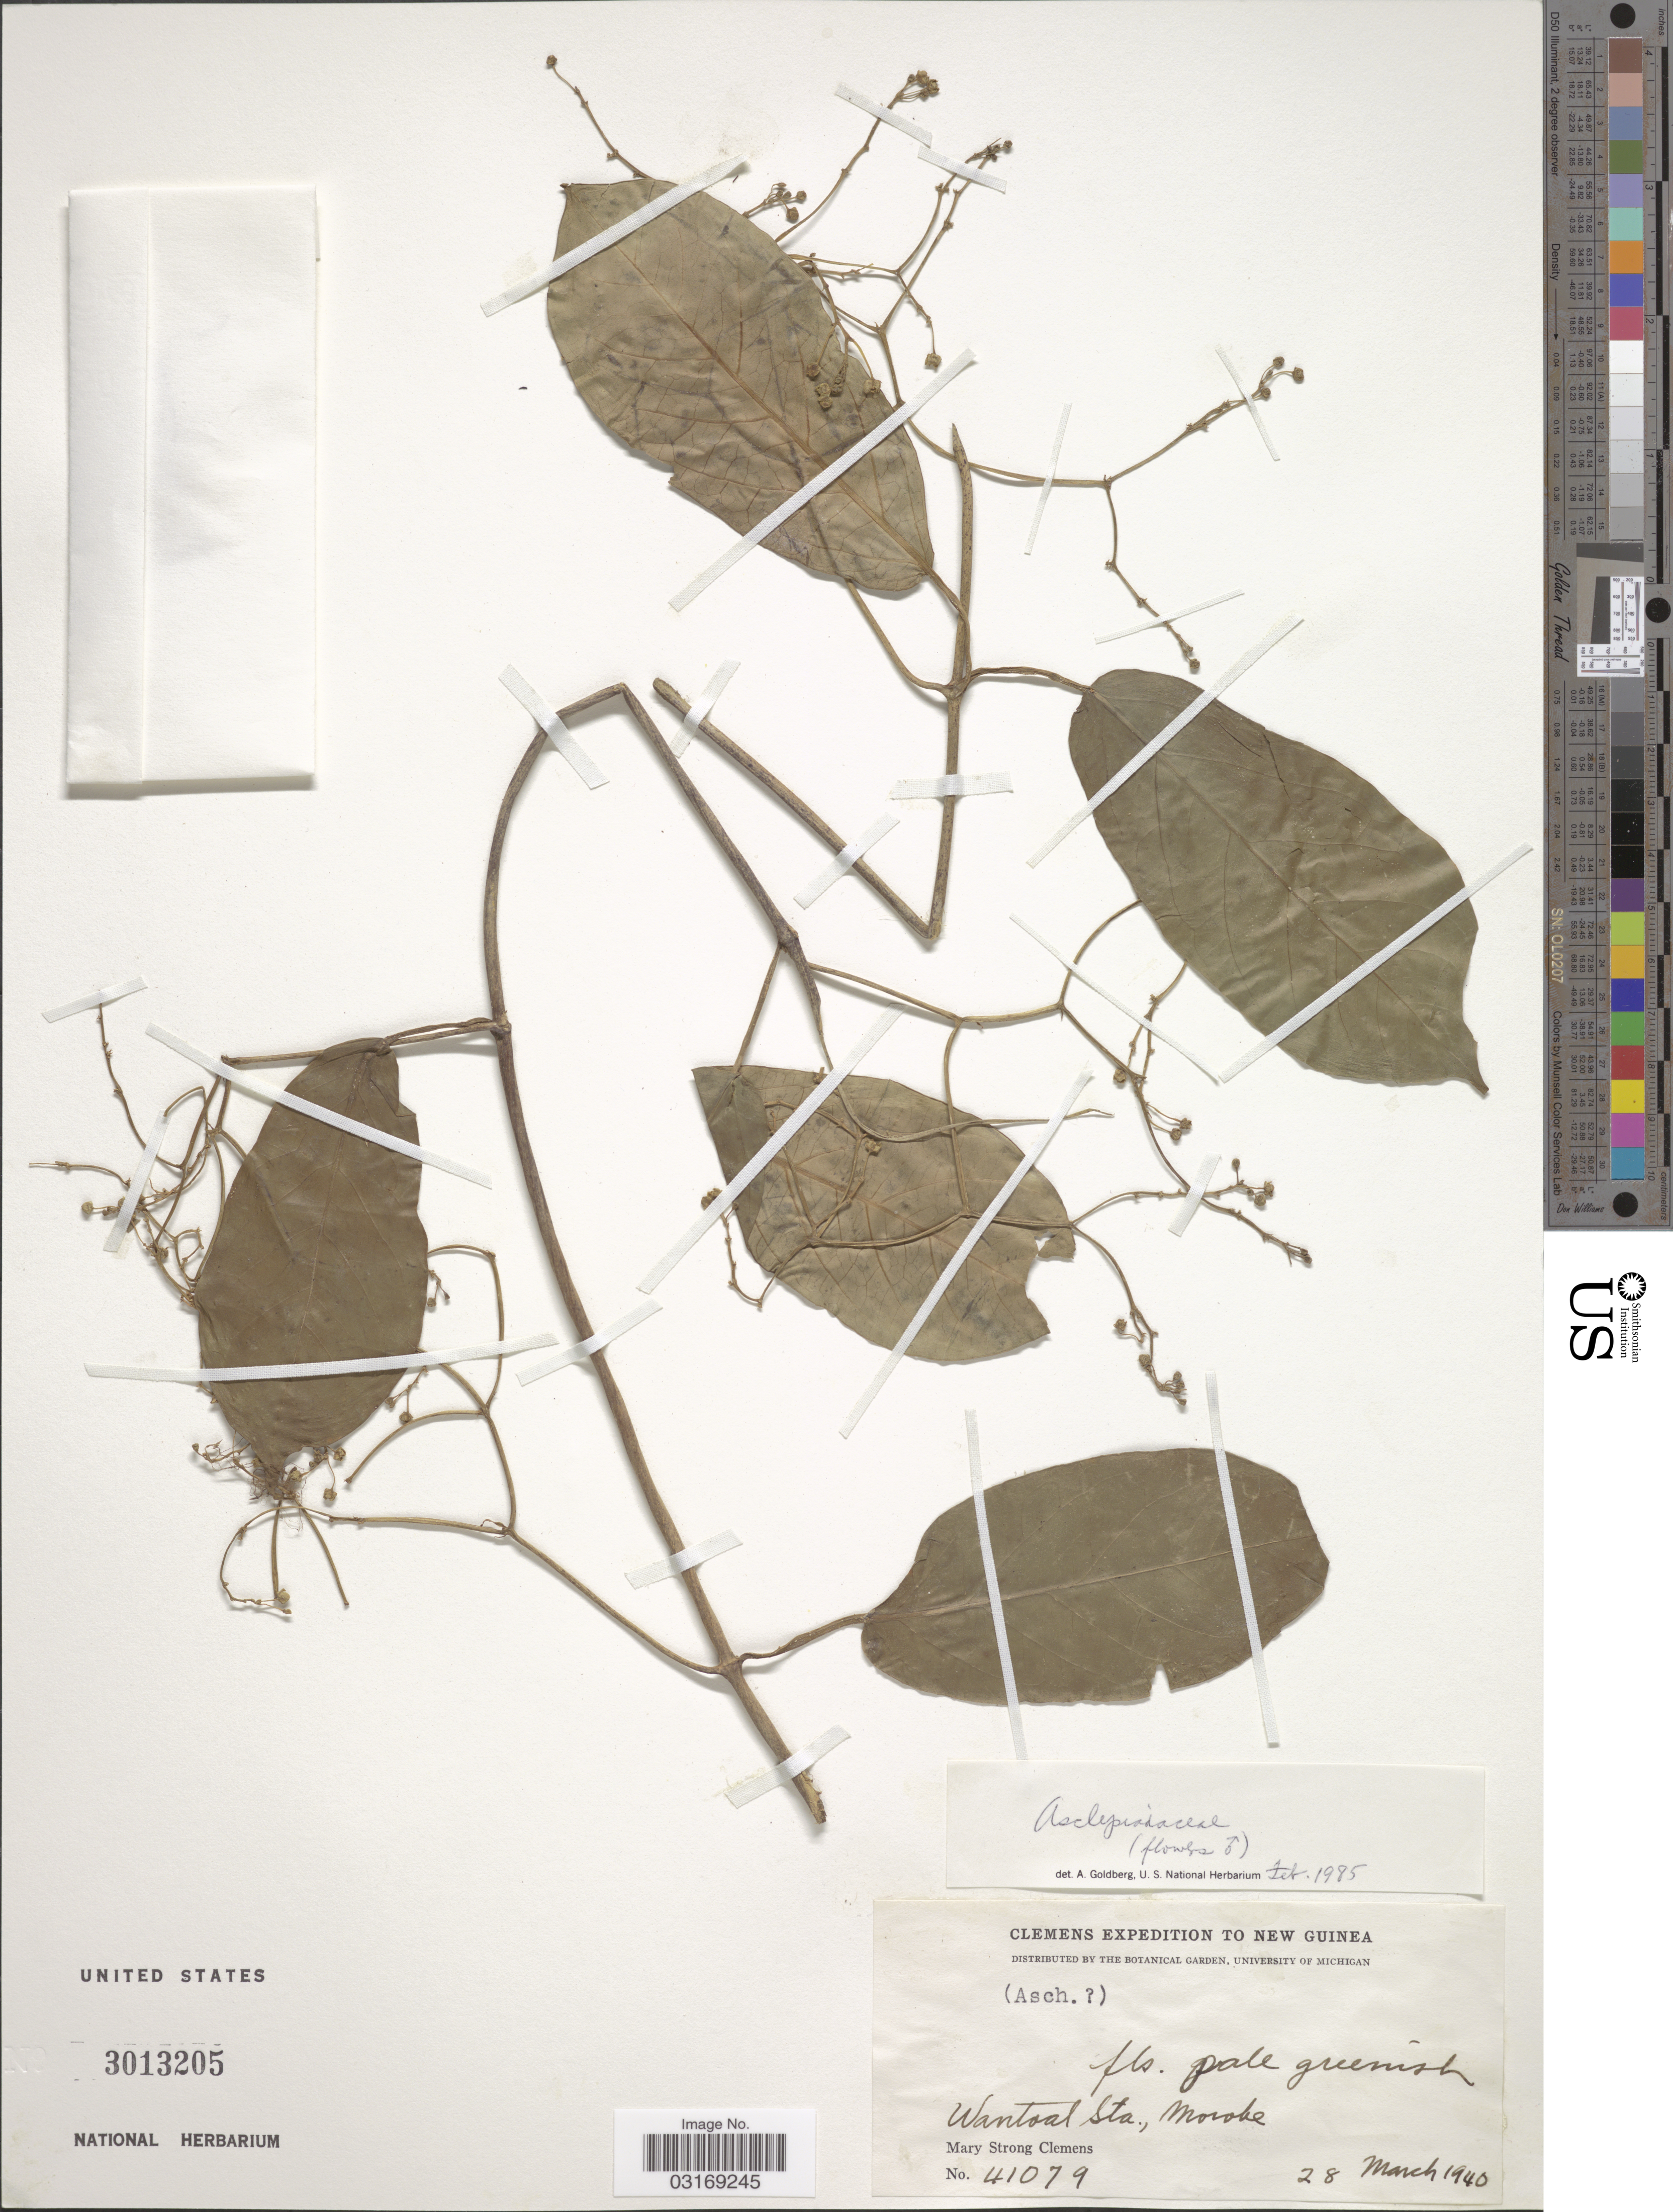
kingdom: Plantae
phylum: Tracheophyta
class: Magnoliopsida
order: Gentianales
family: Apocynaceae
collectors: M. S. Clemens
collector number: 41079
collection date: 1940-03-28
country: Papua New Guinea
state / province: Morobe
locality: New Guinea. Wantoat Sta.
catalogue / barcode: US 3013205